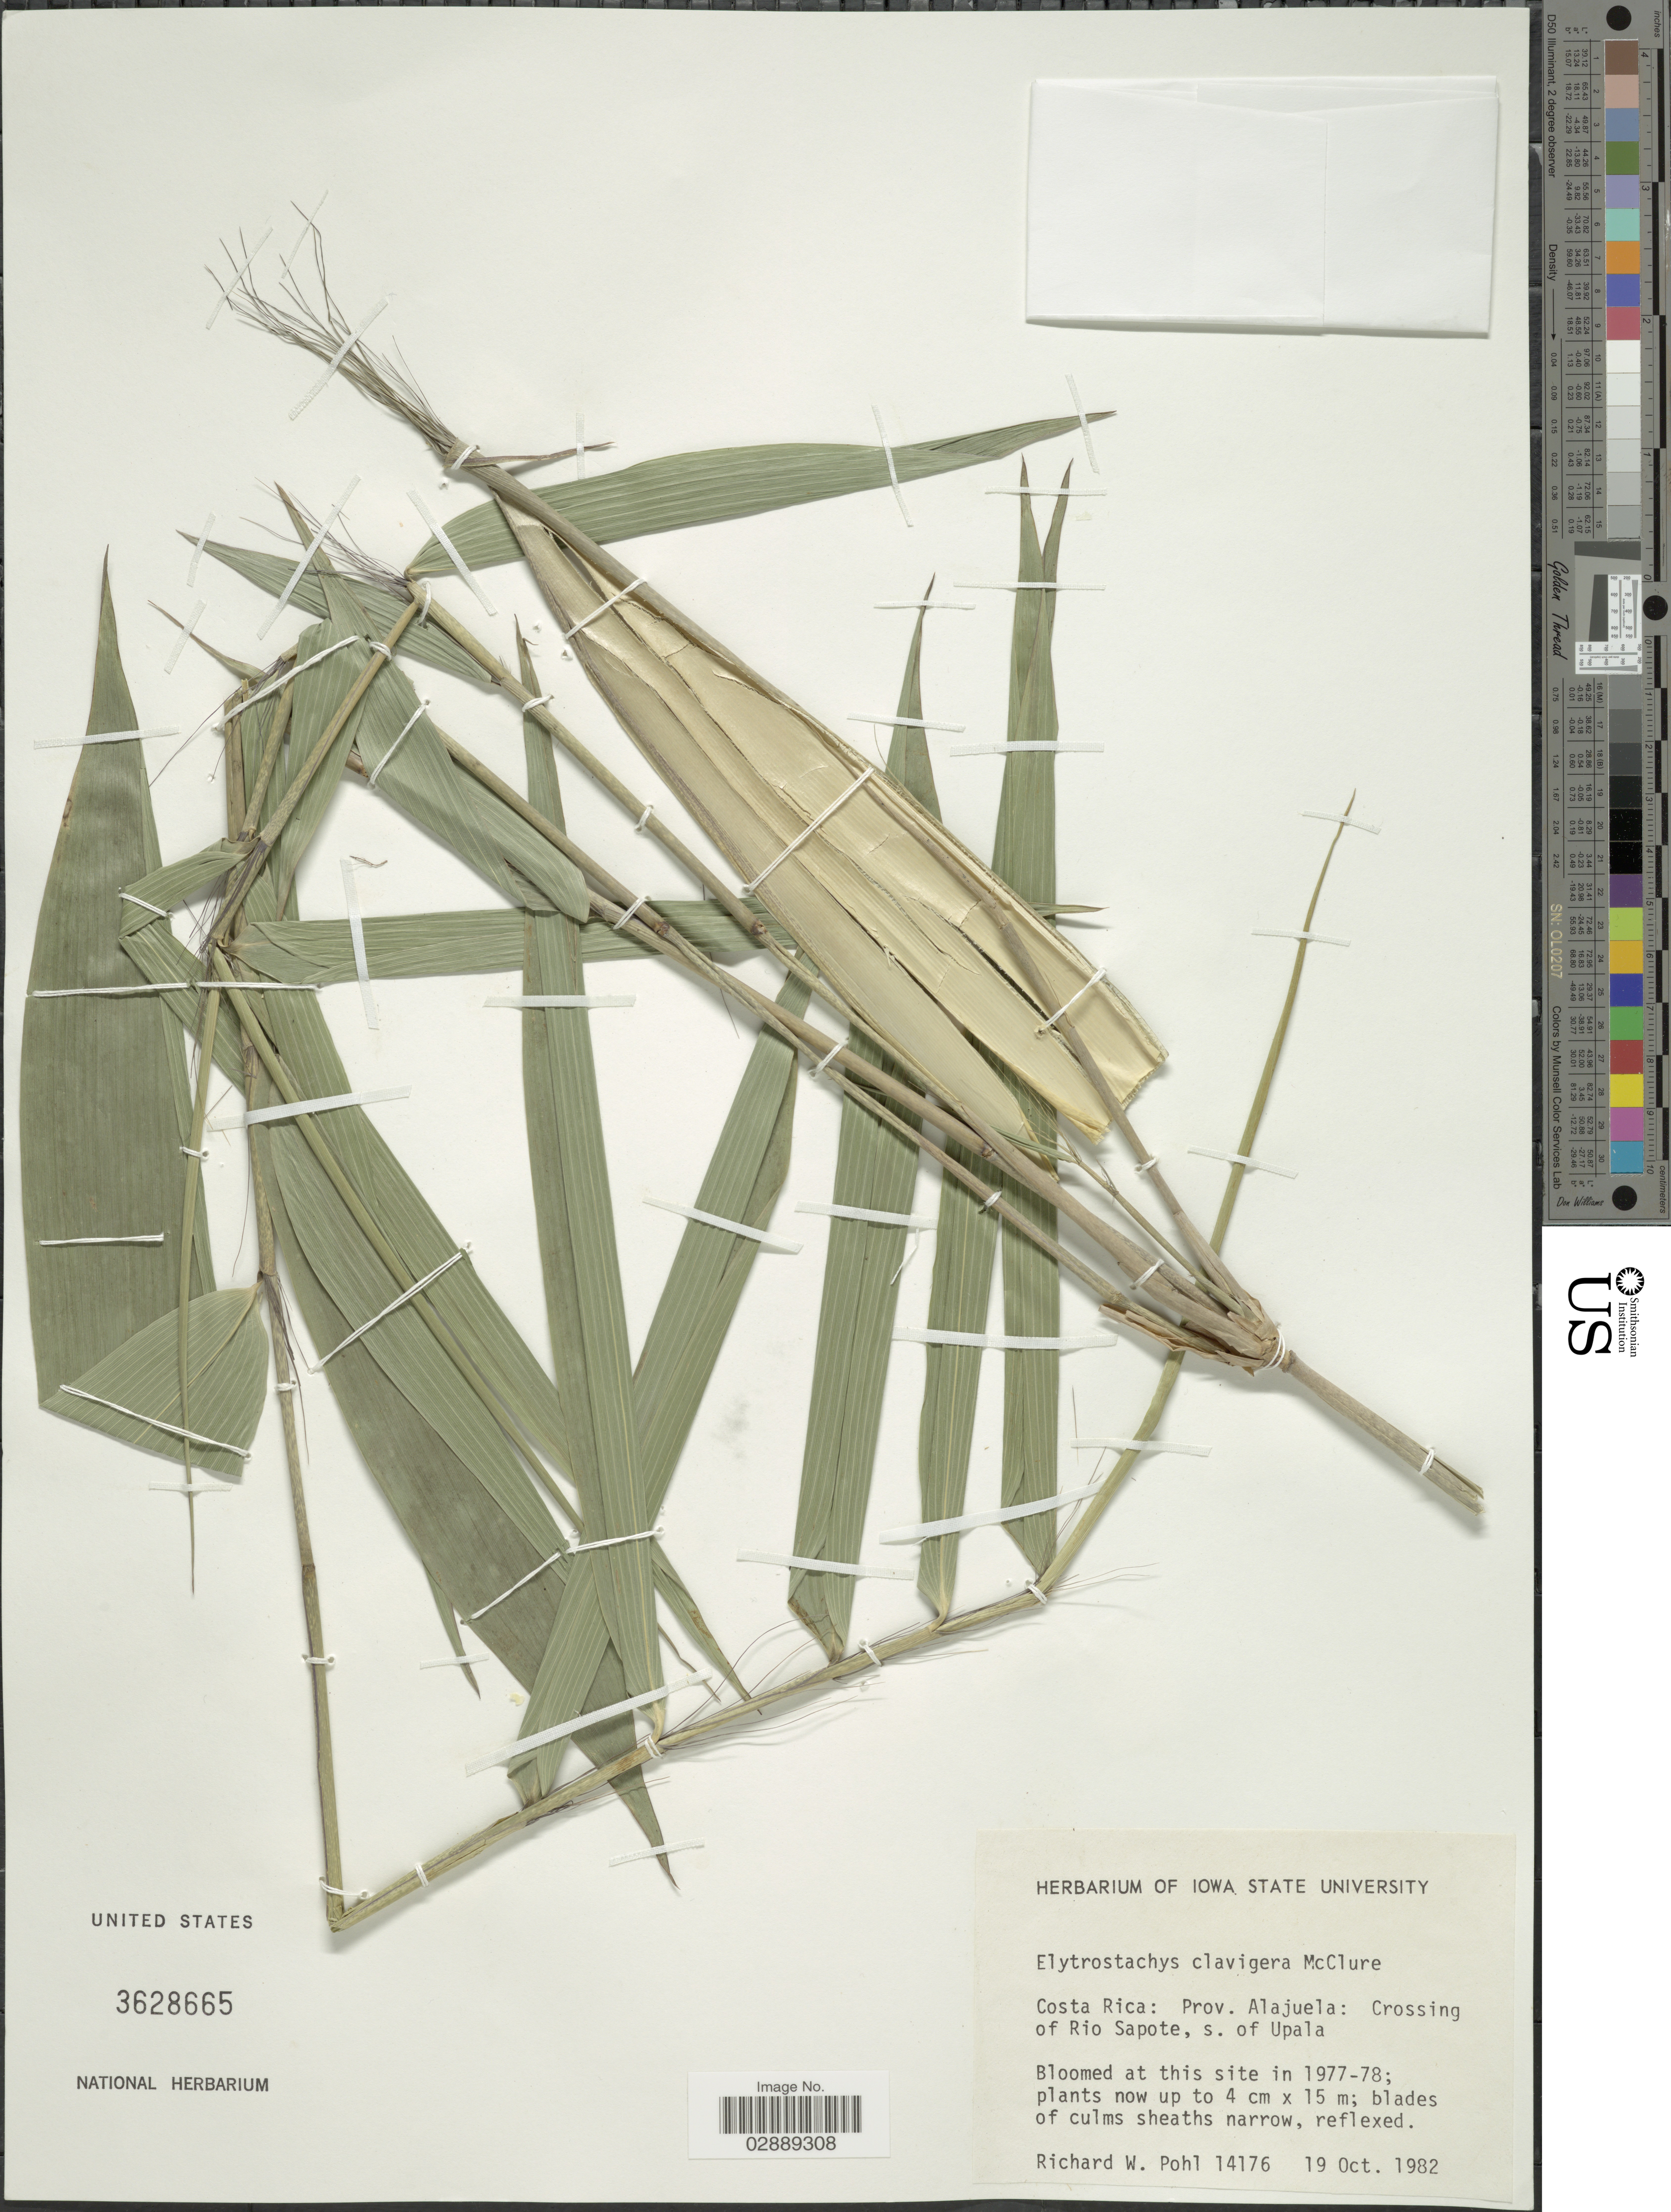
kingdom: Plantae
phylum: Tracheophyta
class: Liliopsida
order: Poales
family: Poaceae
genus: Elytrostachys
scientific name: Elytrostachys clavigera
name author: McClure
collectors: R. W. Pohl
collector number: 14176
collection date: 1982-10-19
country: Costa Rica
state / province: Alajuela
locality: Crossing of Rio Sapote, s. of Upala.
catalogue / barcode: US 3628665